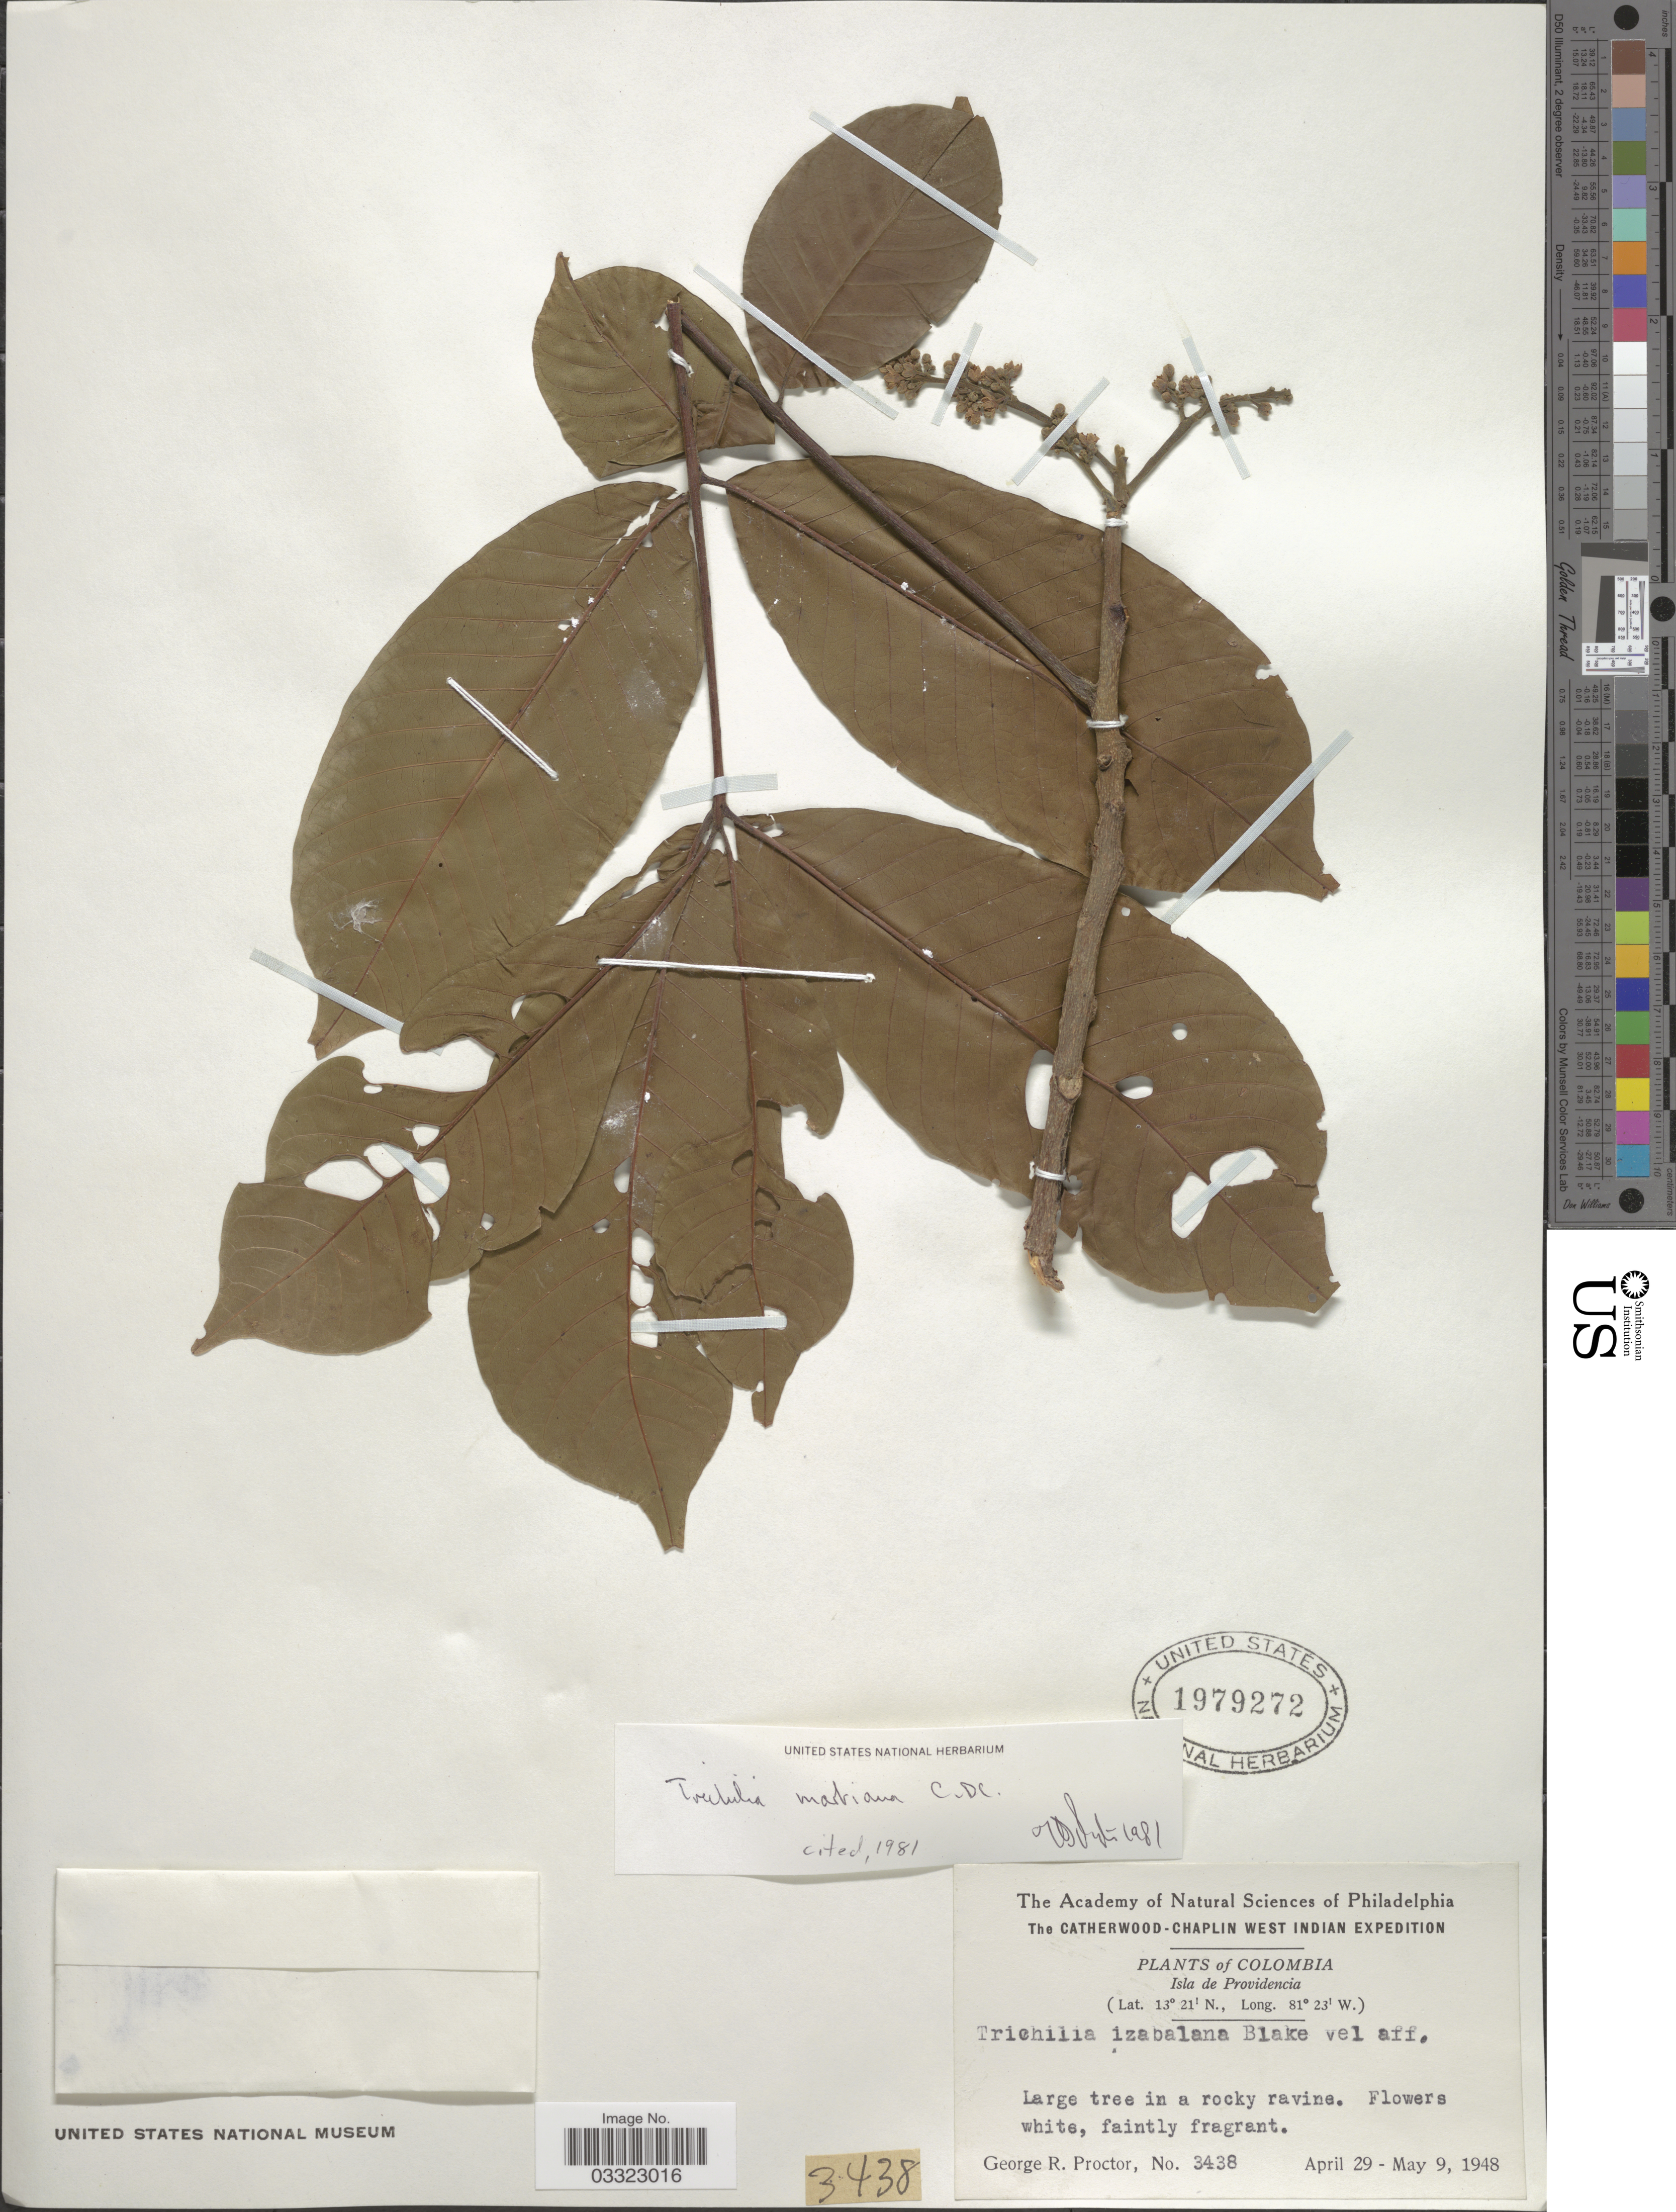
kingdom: Plantae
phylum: Tracheophyta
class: Magnoliopsida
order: Sapindales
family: Meliaceae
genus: Trichilia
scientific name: Trichilia martiana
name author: C. DC.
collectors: G. Proctor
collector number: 3438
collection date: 1948-04-29/1948-05-09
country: Colombia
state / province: San Andres y Providencia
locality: Isla de Providencia.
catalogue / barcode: US 1979272